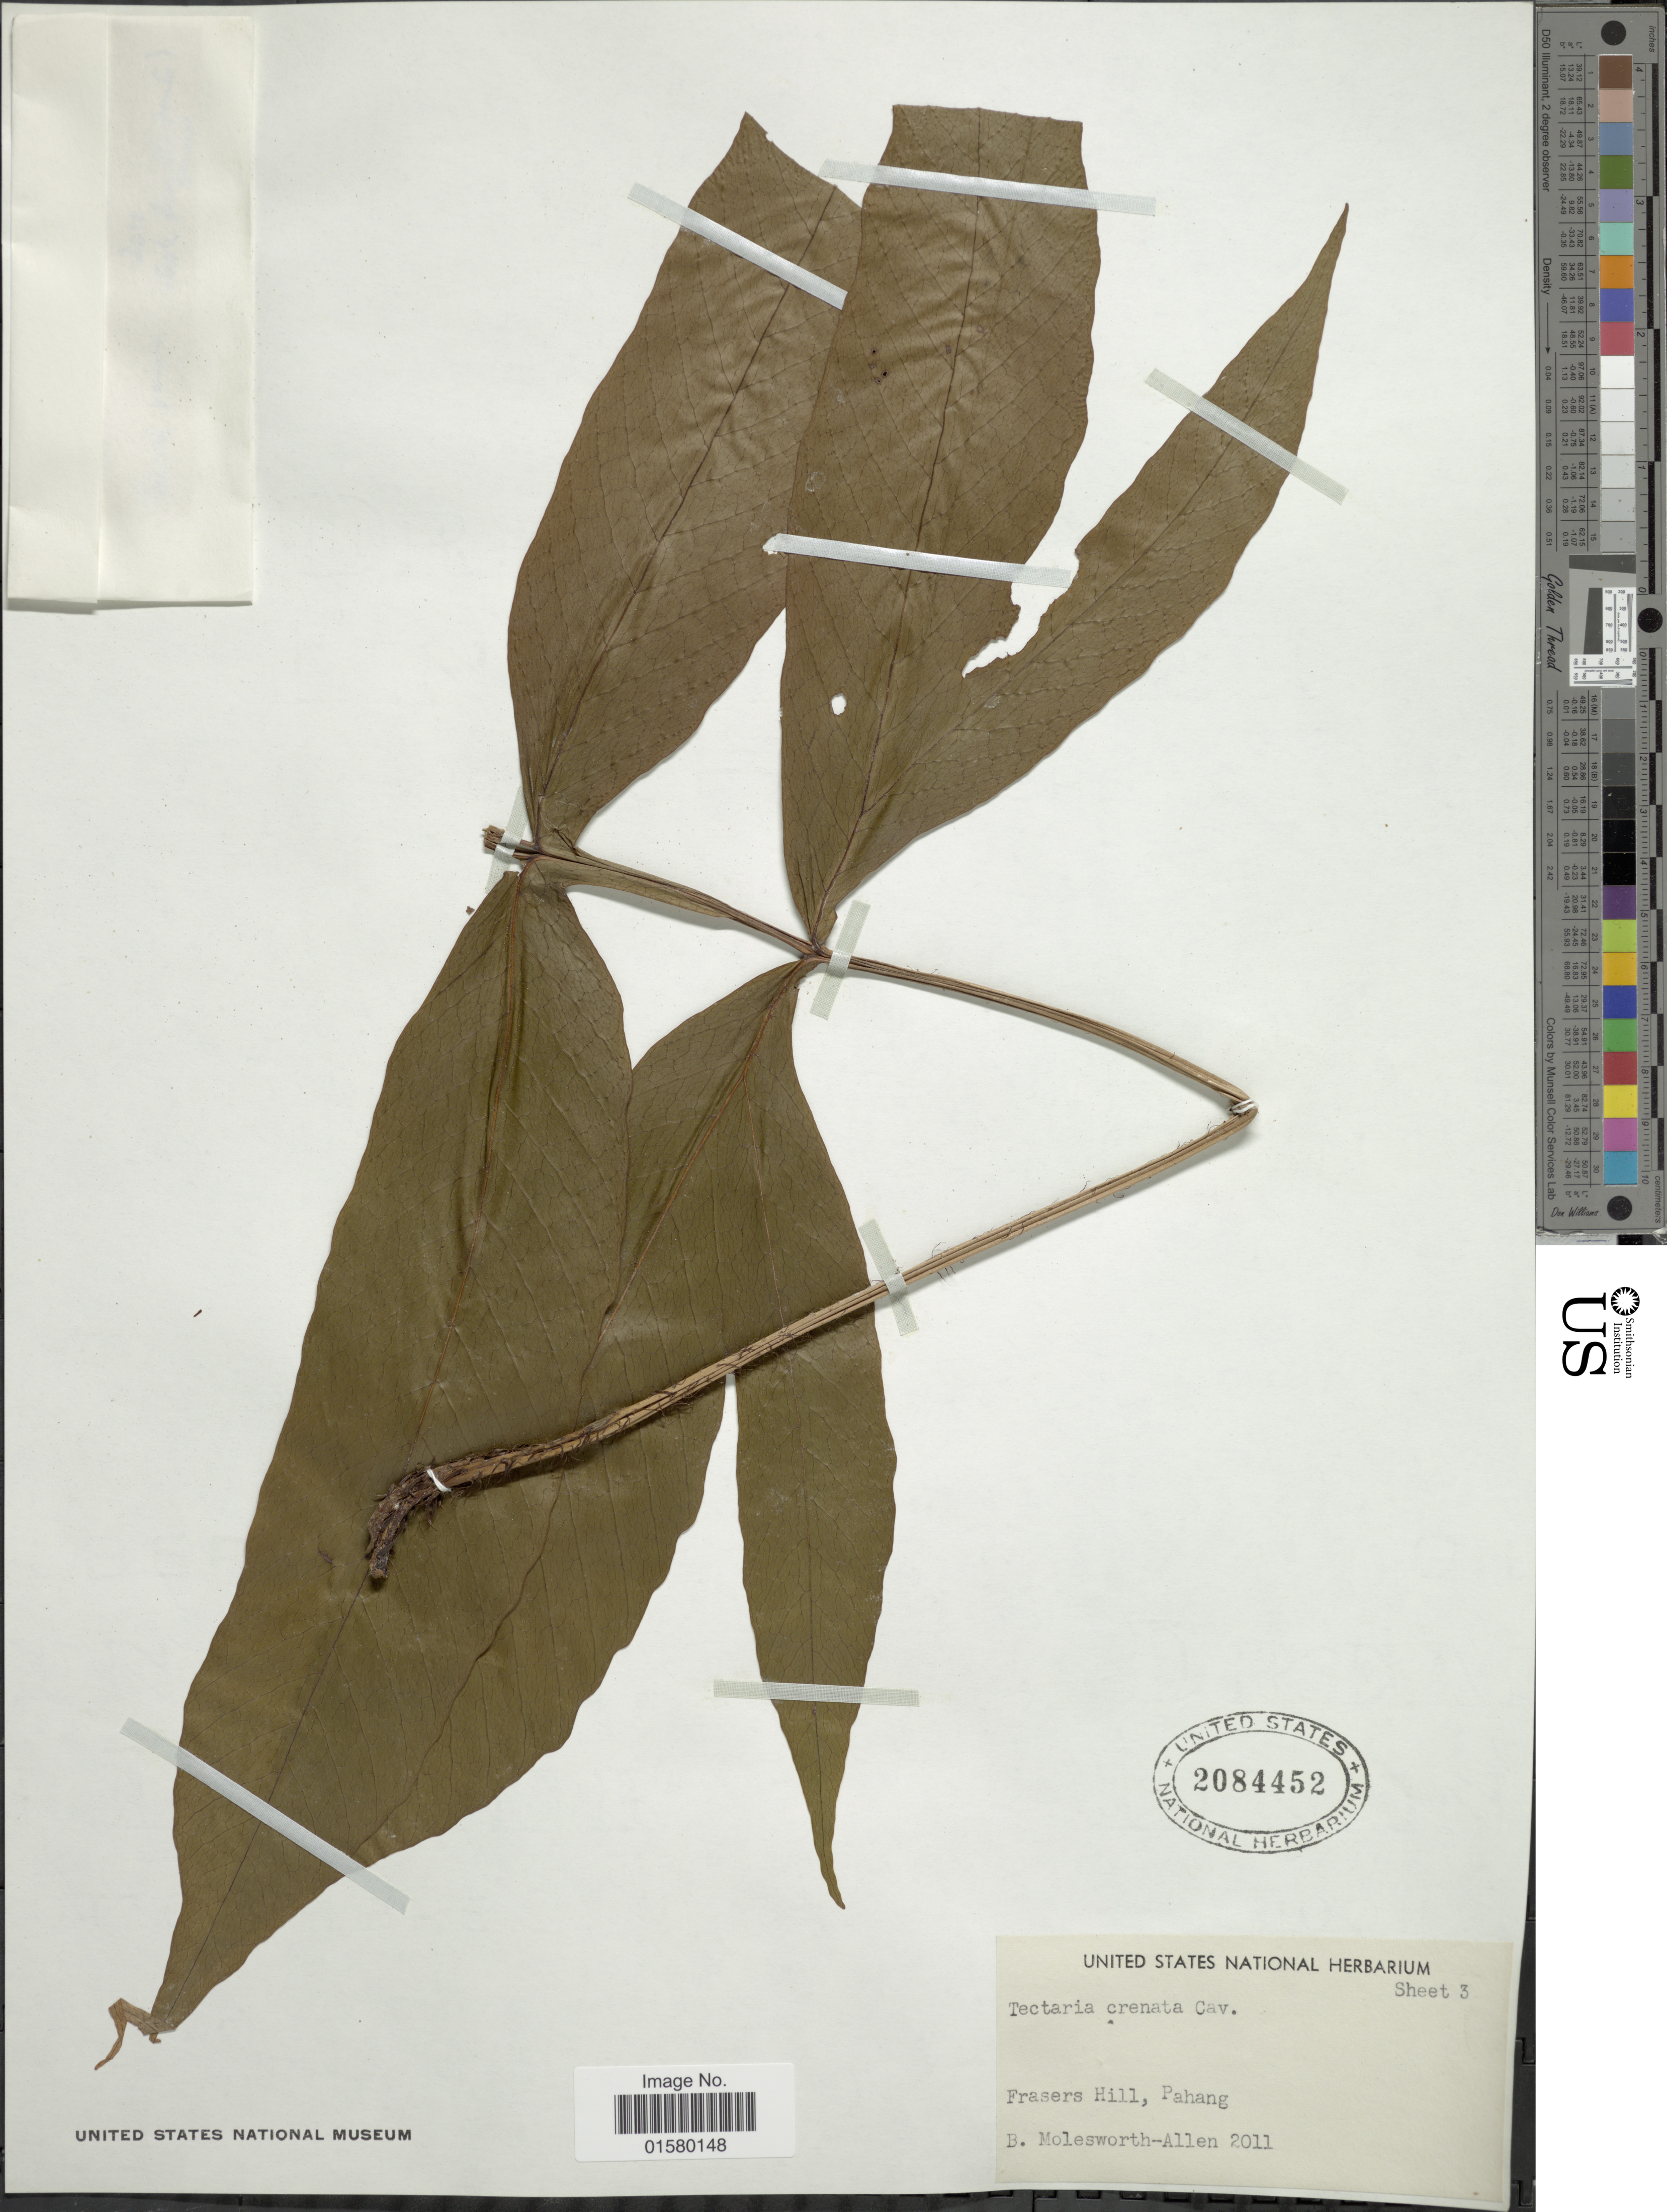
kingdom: Plantae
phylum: Tracheophyta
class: Polypodiopsida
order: Polypodiales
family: Tectariaceae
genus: Tectaria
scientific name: Tectaria crenata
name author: Cav.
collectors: B. E. G. Molesworth-Allen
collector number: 2011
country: Malaysia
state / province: Pahang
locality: Frasers Hill, Pahang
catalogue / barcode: US 2084452